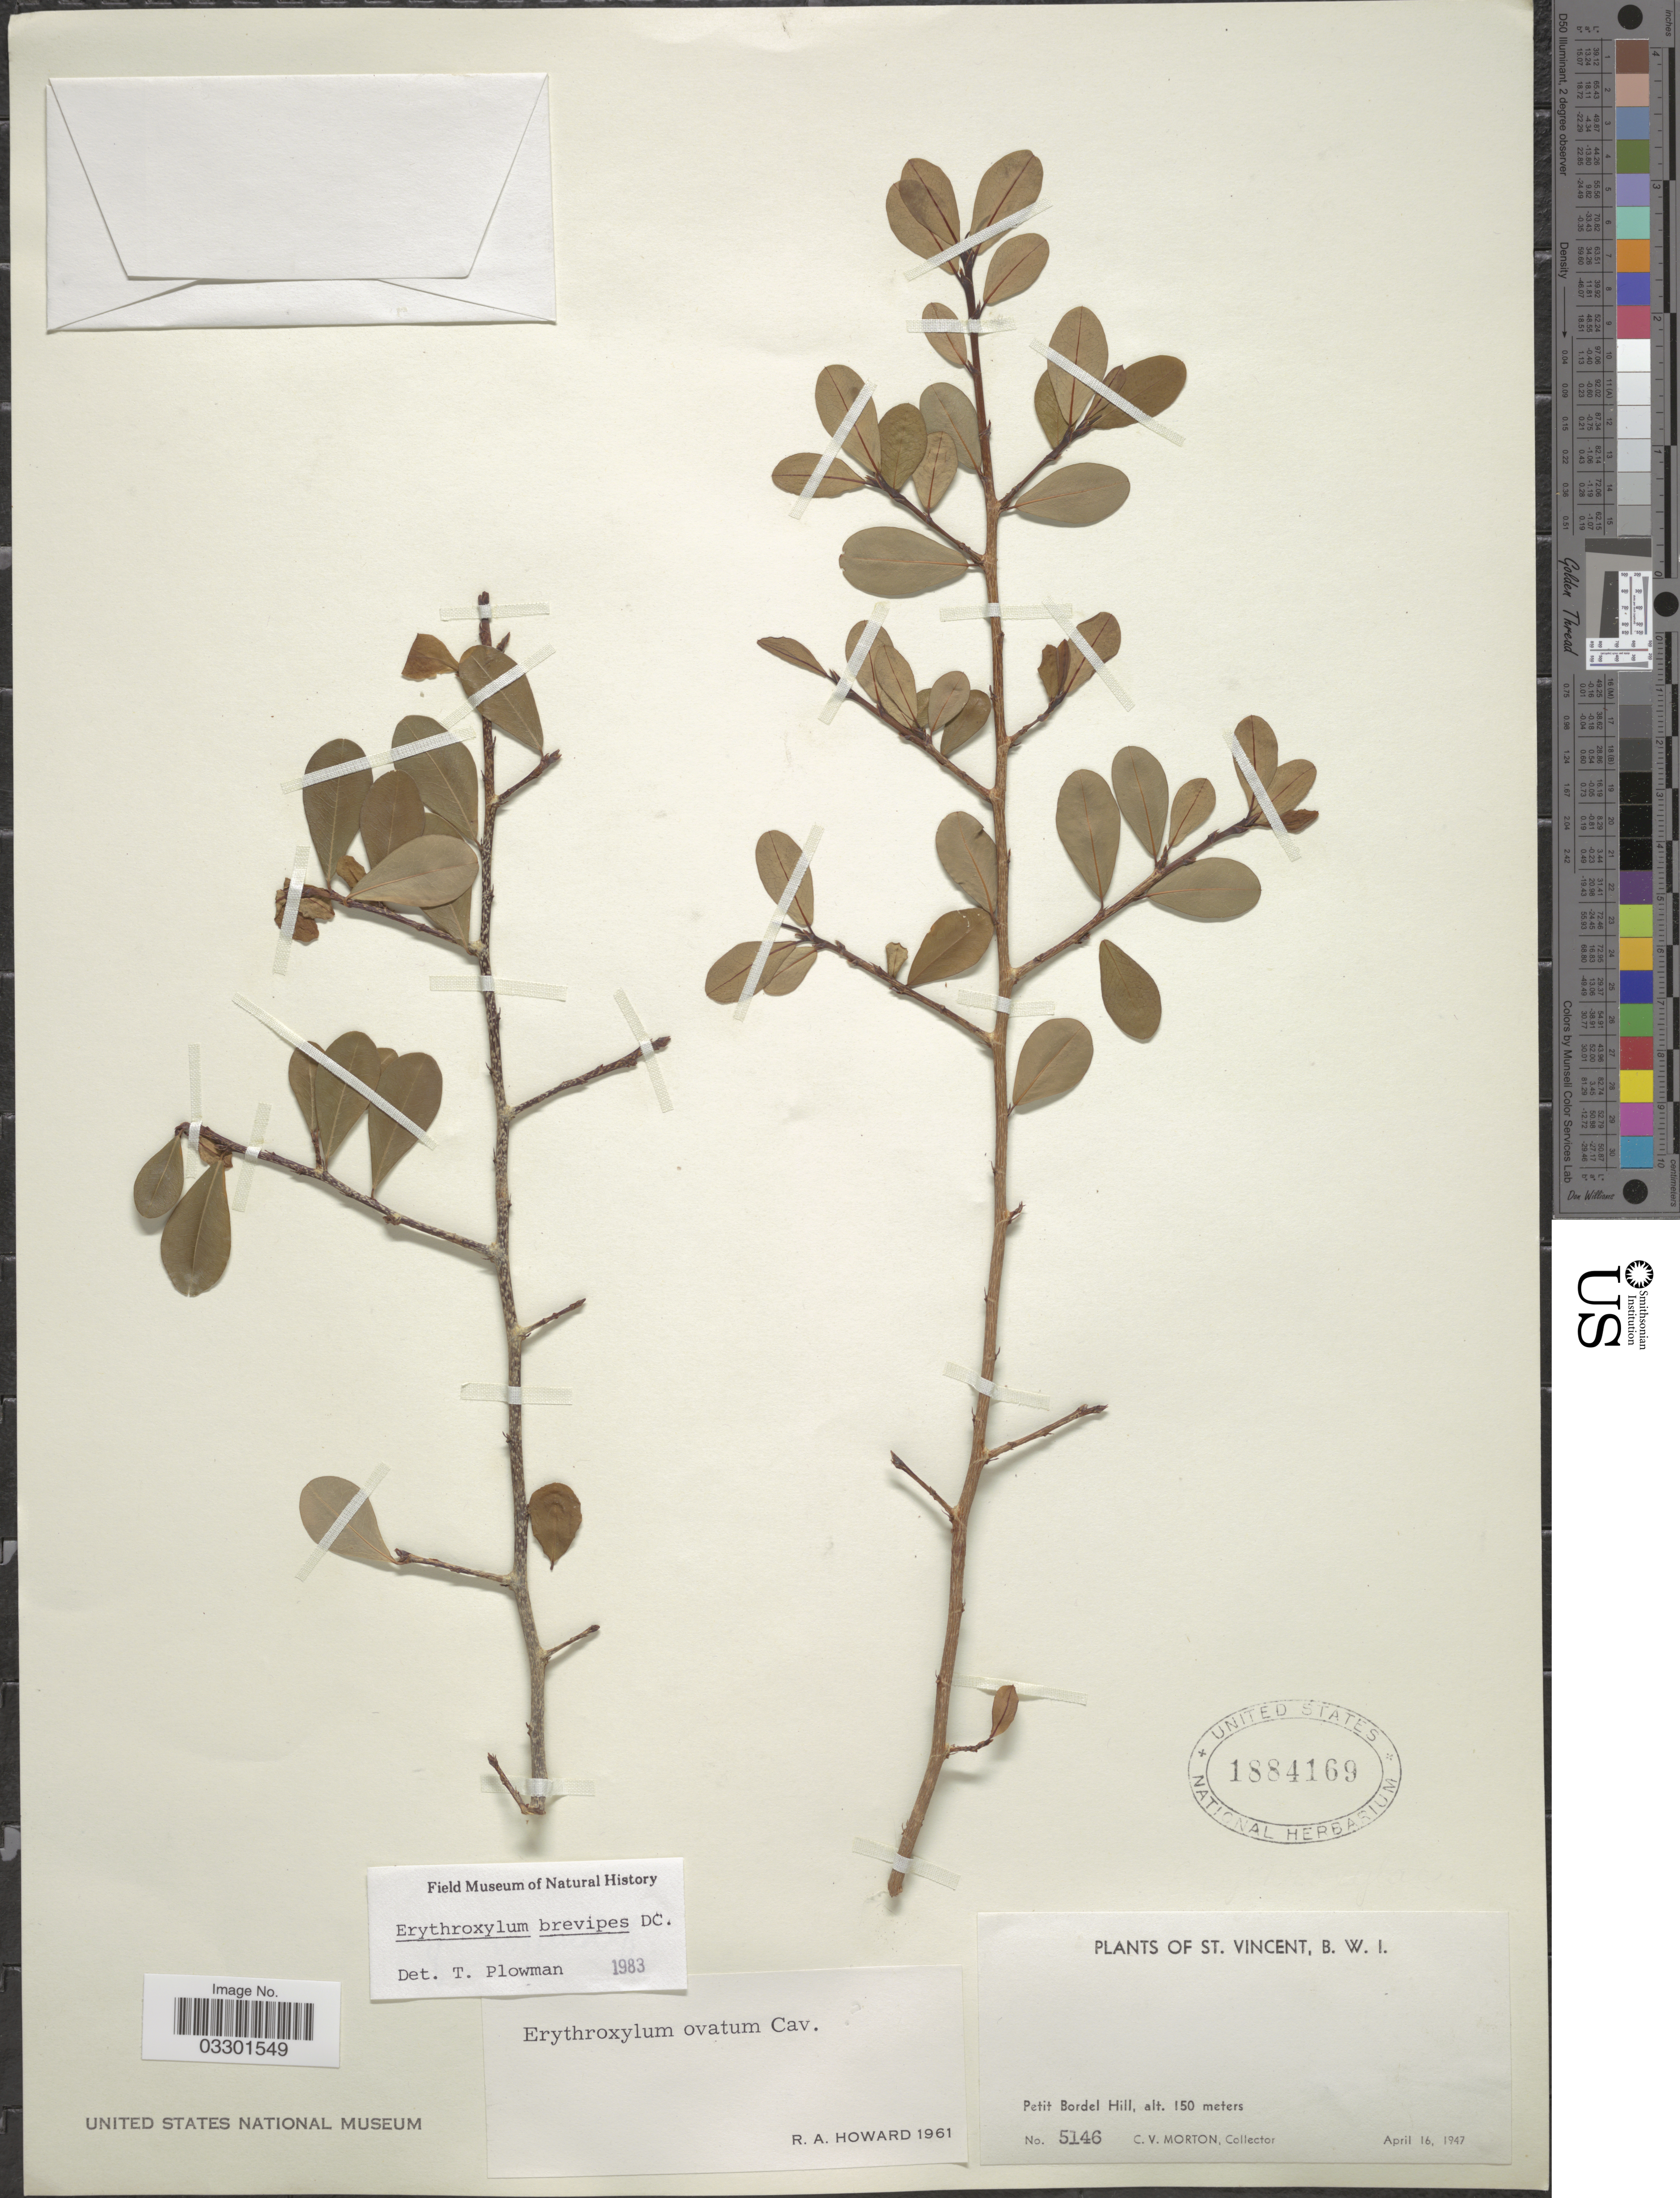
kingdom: Plantae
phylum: Tracheophyta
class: Magnoliopsida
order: Malpighiales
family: Erythroxylaceae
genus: Erythroxylum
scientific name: Erythroxylum brevipes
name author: DC.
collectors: C. V. Morton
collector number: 5146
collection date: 1947-04-16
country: St. Vincent - Grenadines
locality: St. Vincent, B. W. I. Petit Bordel Hill.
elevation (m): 150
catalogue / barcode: US 1884169